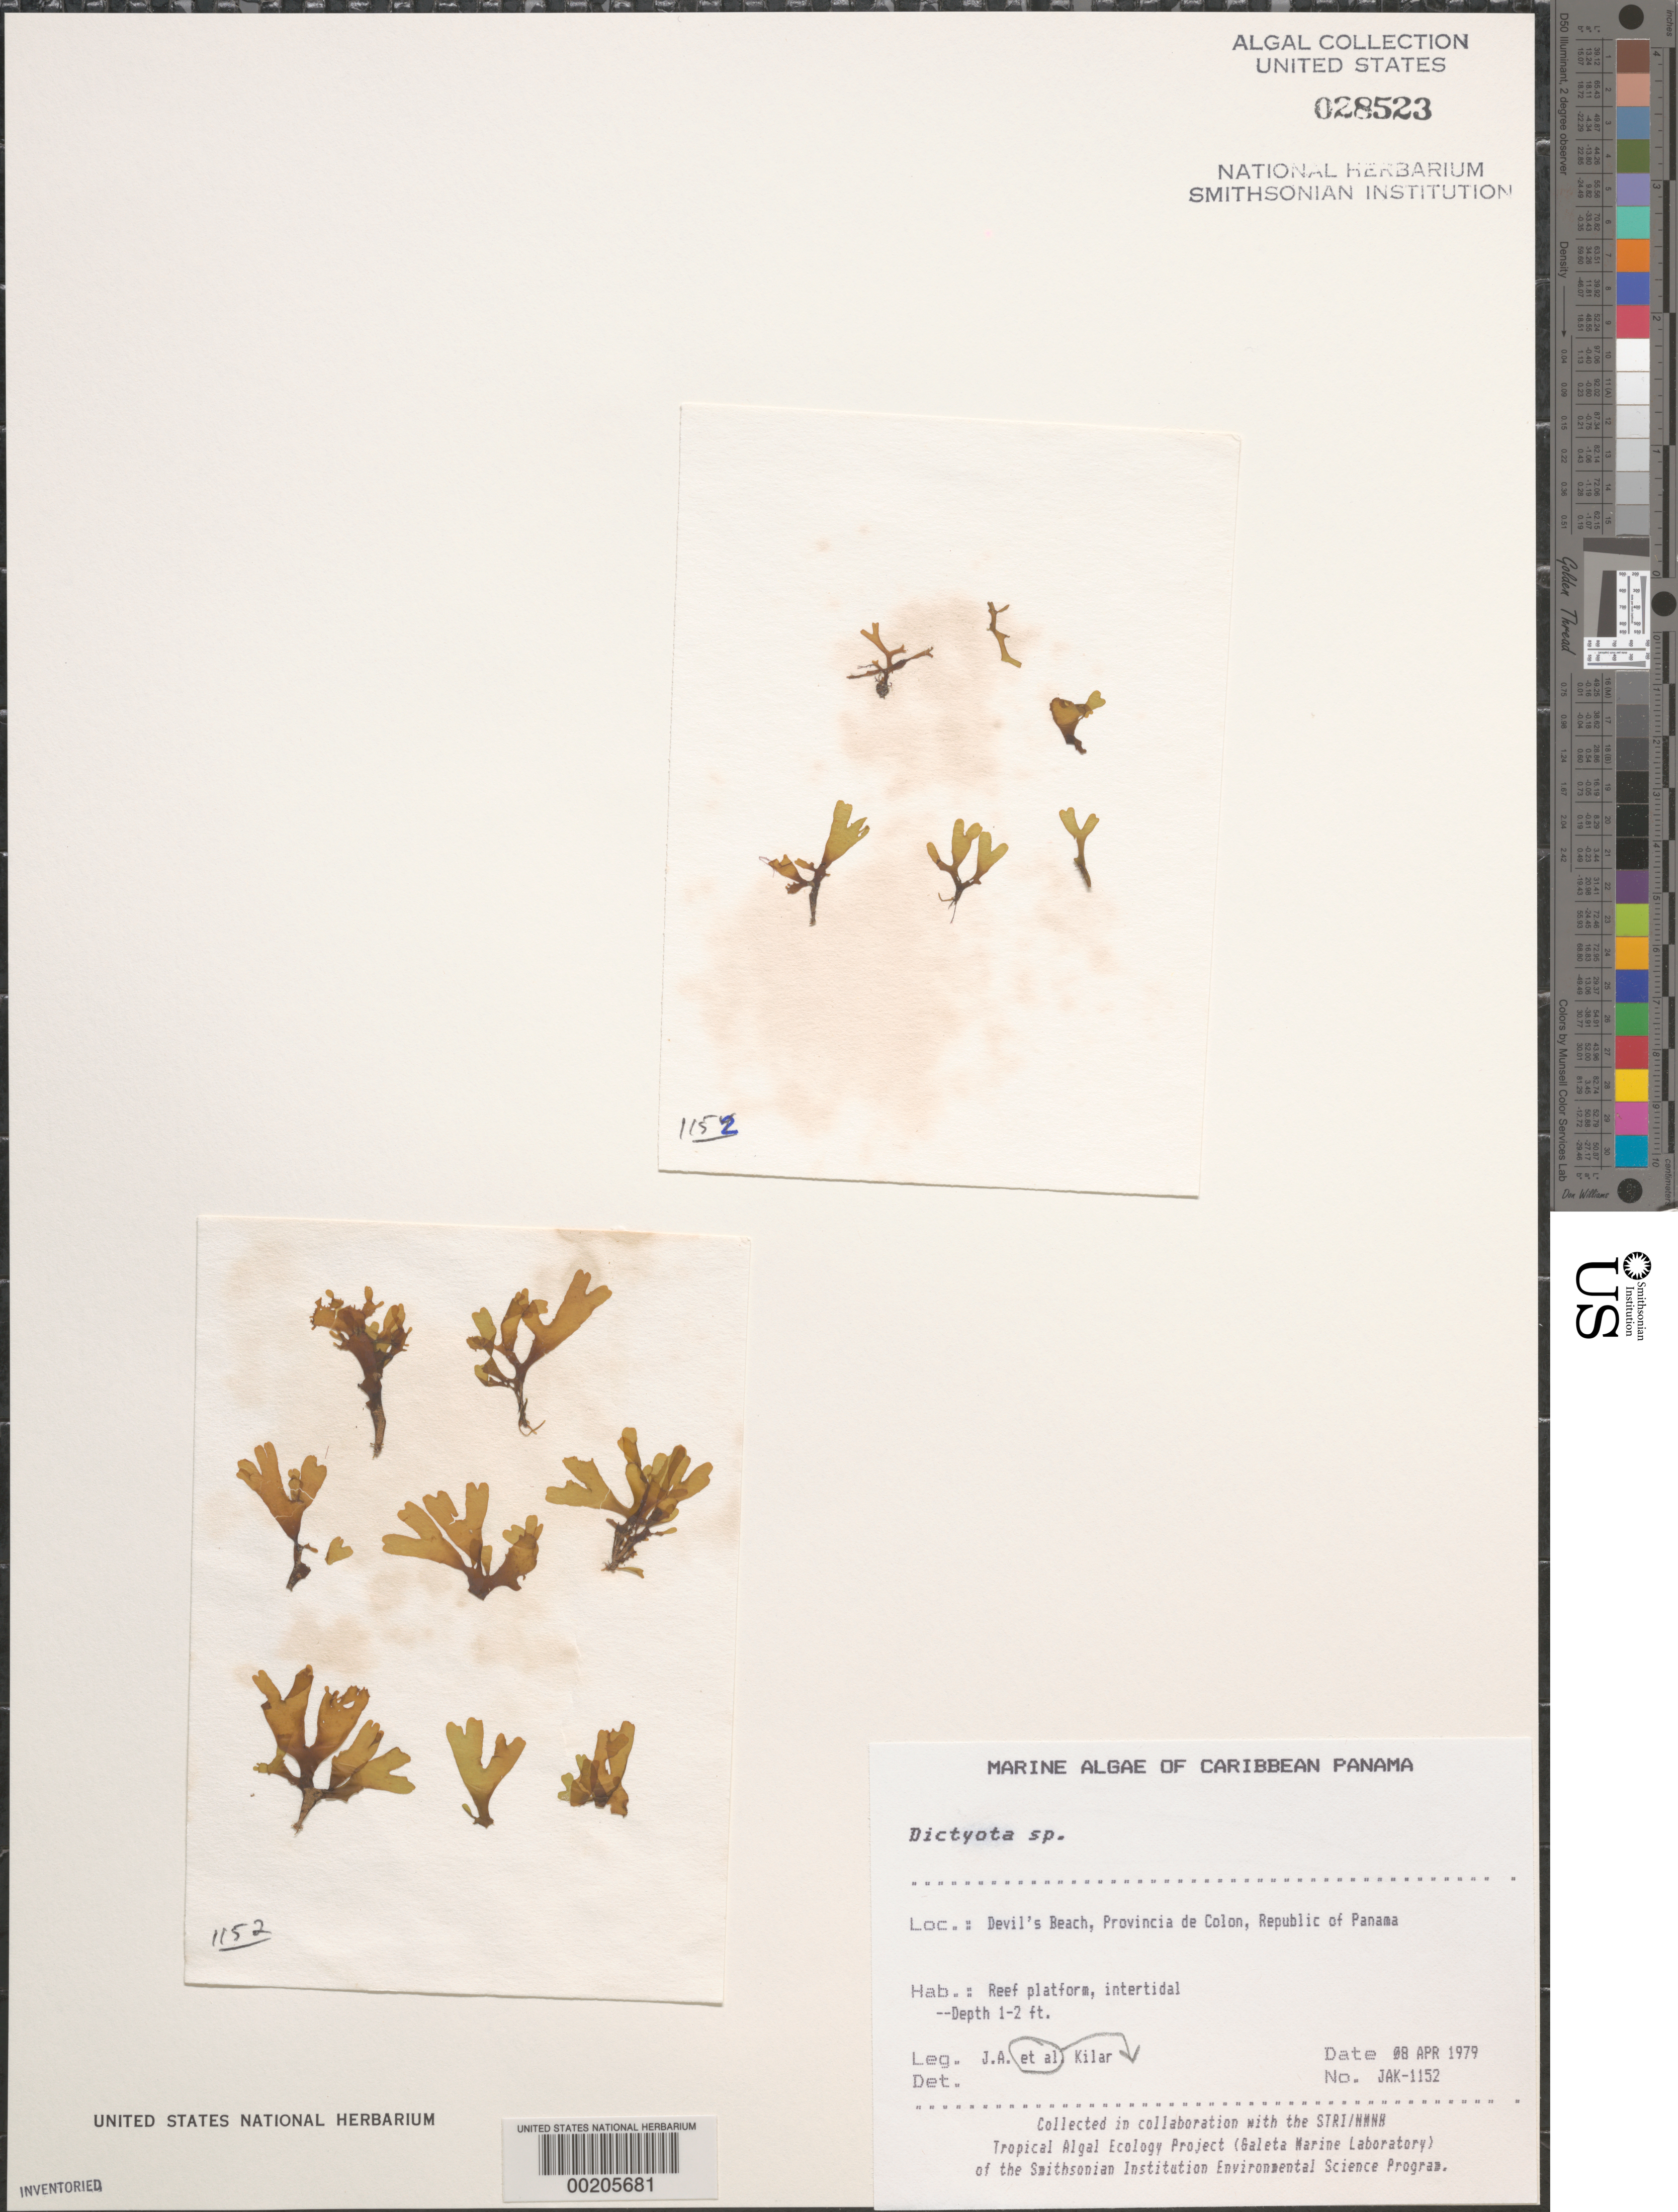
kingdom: Chromista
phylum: Ochrophyta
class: Phaeophyceae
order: Dictyotales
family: Dictyotaceae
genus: Dictyota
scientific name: Dictyota sp.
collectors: J. A. Kilar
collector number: JAK-1152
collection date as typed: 08 Apr 1979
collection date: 1979-04-08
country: Panama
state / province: Colón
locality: Devil's Beach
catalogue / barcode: US 28523